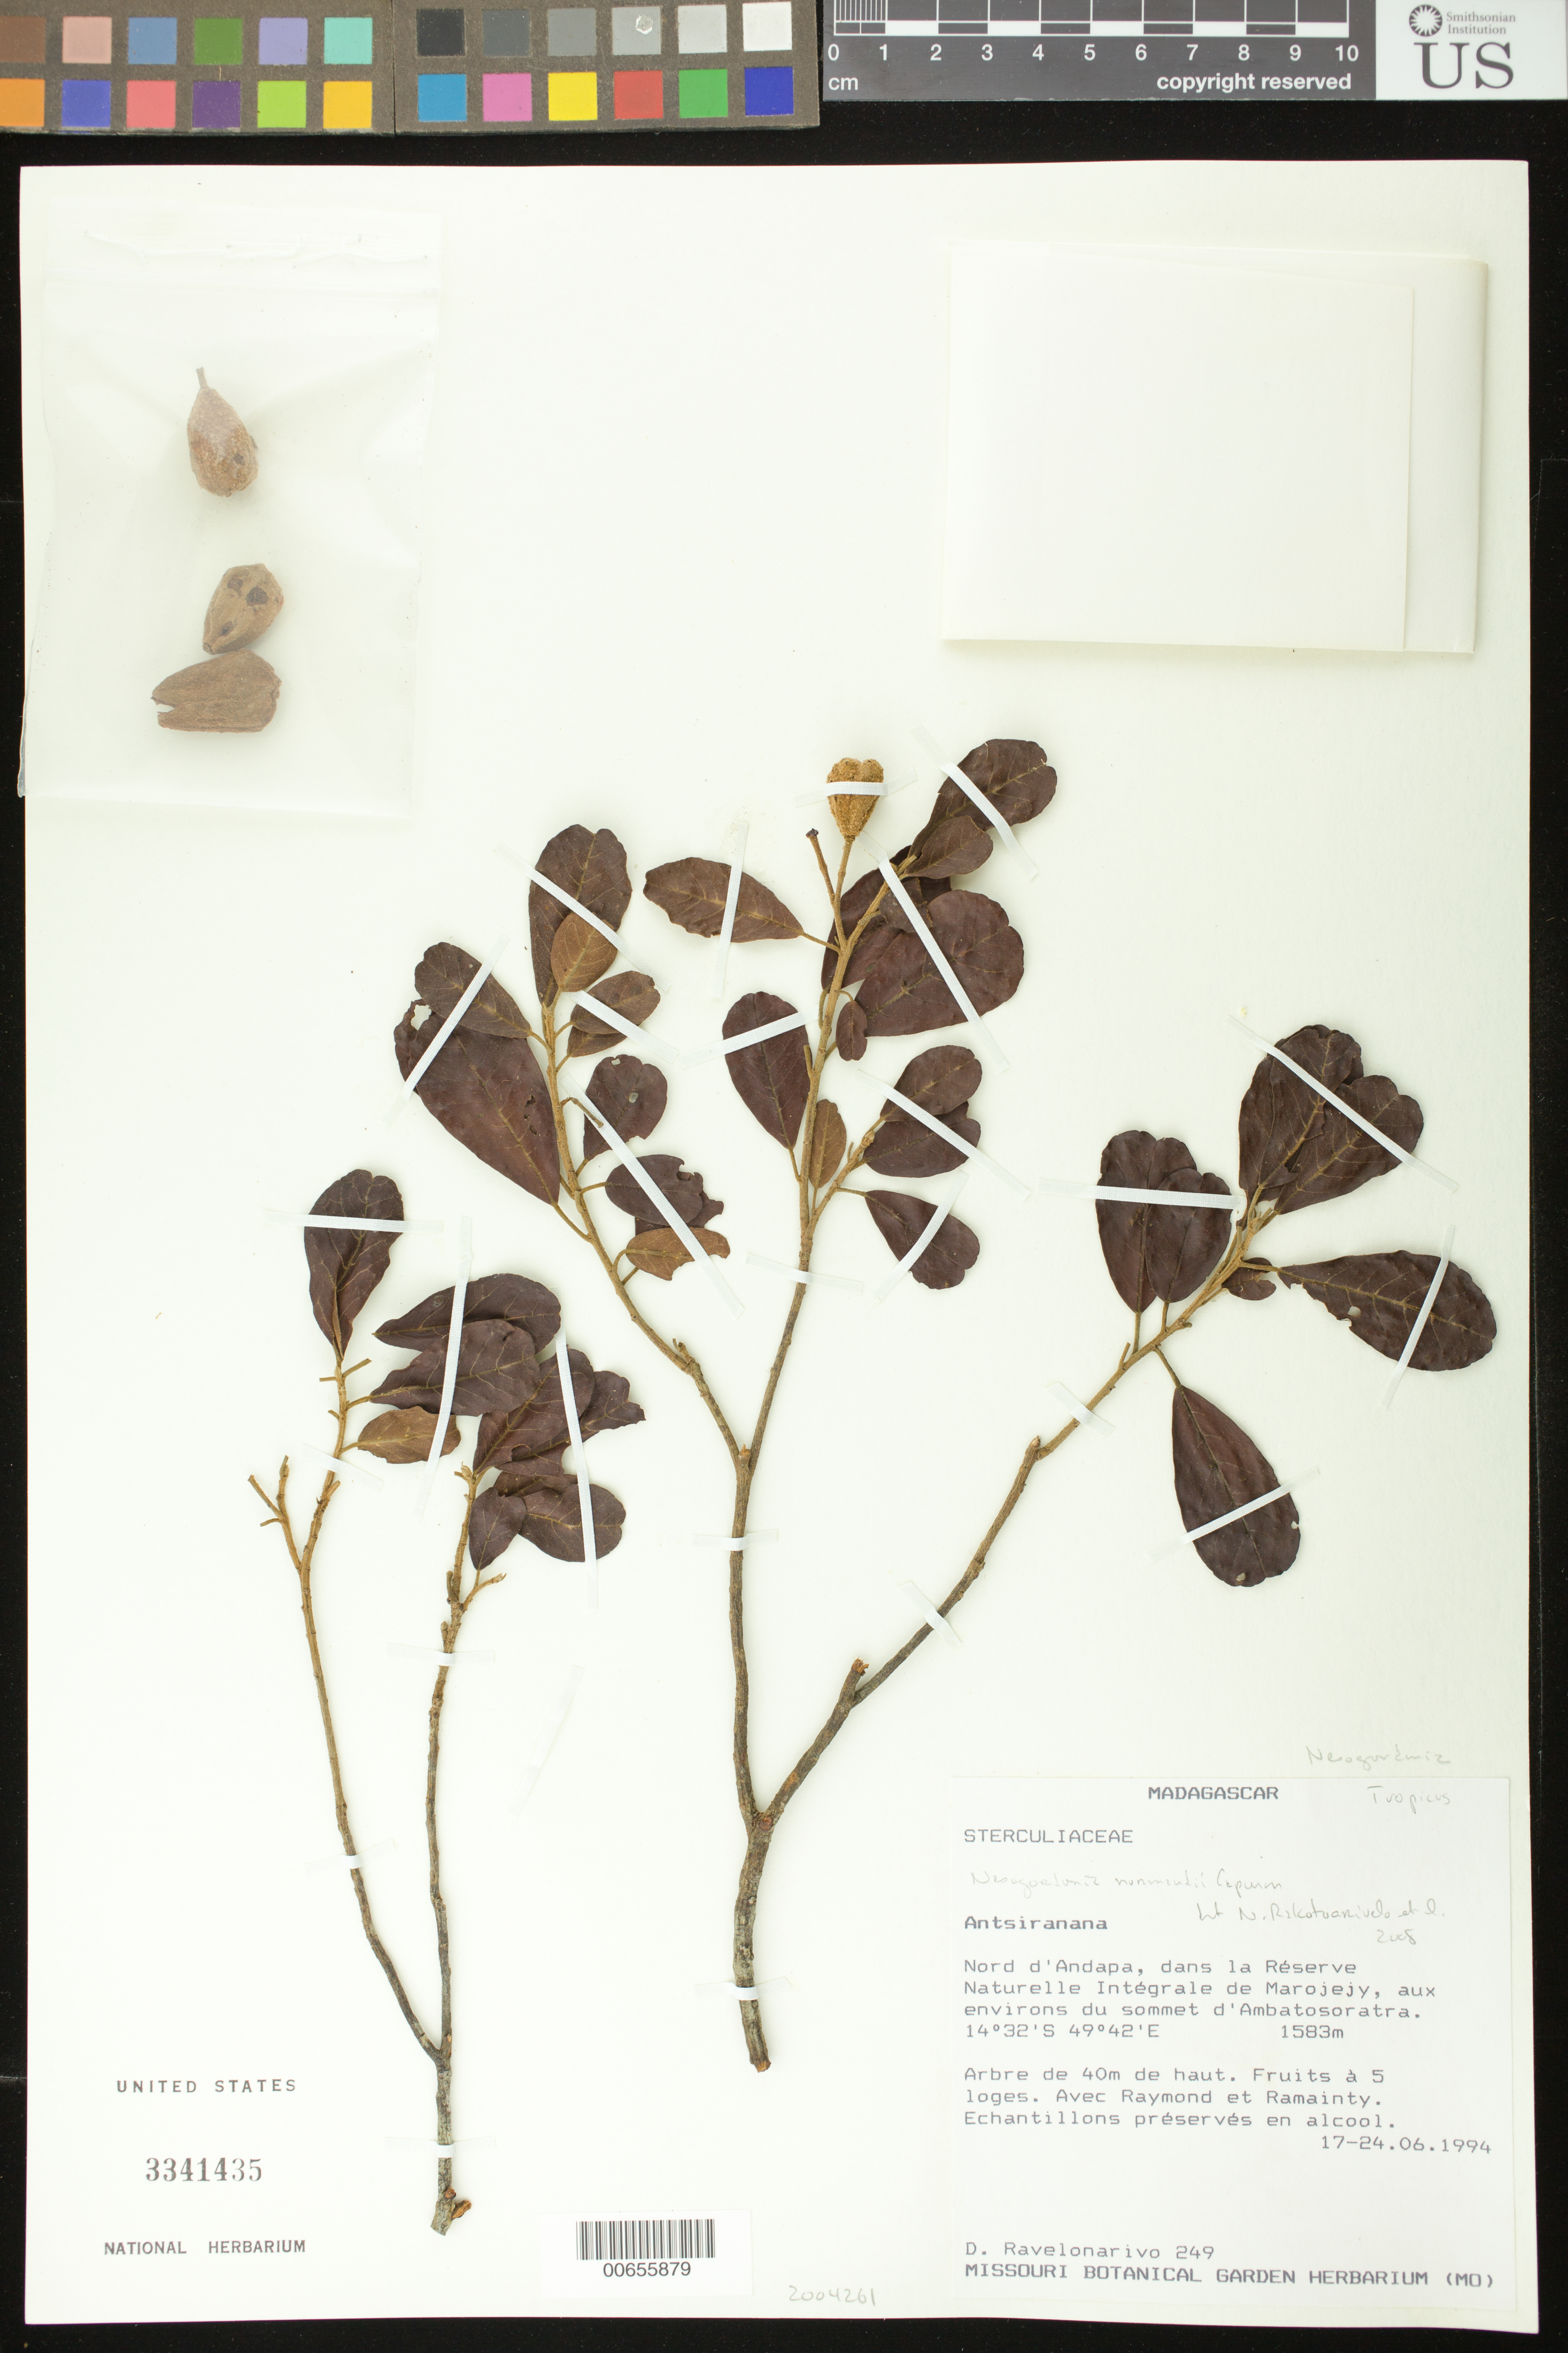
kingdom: Plantae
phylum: Tracheophyta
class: Magnoliopsida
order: Malvales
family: Malvaceae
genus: Nesogordonia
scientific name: Nesogordonia normandii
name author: Capuron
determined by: Dorr, Laurence J., Curator (BOT), Smithsonian Institution - National Museum of Natural History (UNITED STATES)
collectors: D. Ravelonarivo, -. Raymond & -. Ramainty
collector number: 249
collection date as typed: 17 Jun 1994 to 24 Jun 1994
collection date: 1994-06-17/1994-06-24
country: Madagascar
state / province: Sava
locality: Nord d'Andapa, dans la Réserve Naturelle Intégrale de Marojejy, aux environs du sommet d'Ambatosoratra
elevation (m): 1583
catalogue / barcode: US 3341435